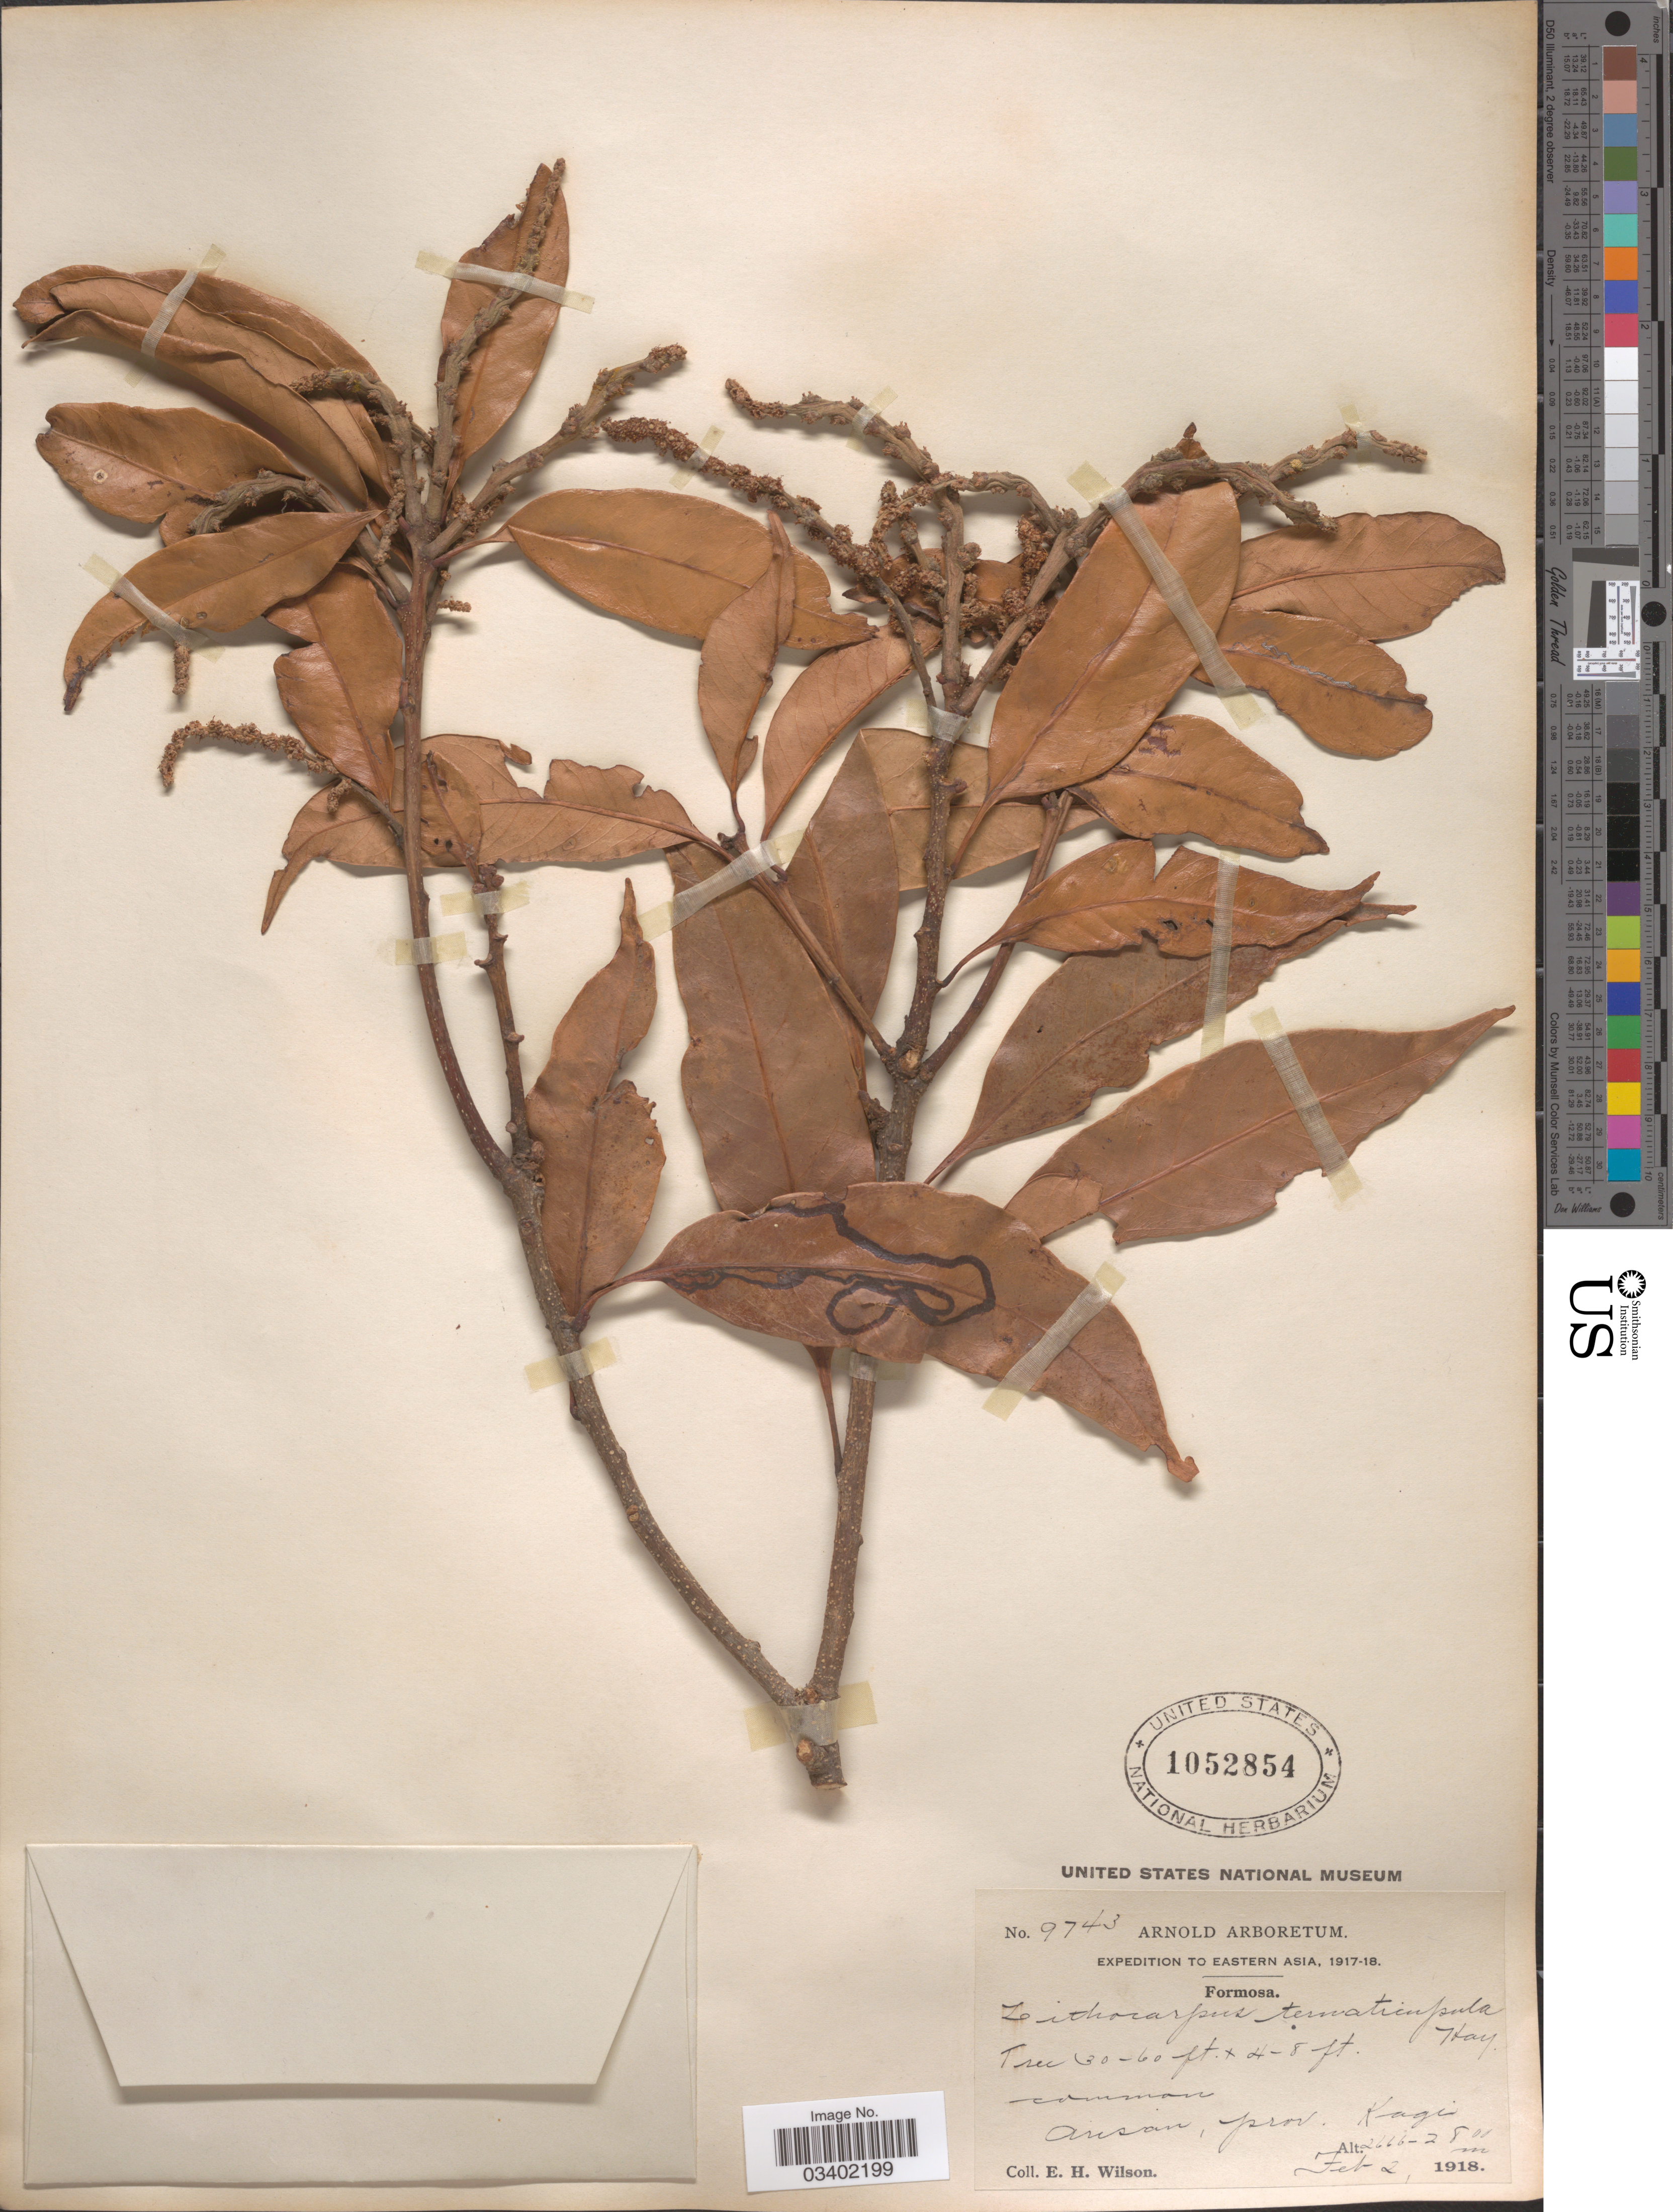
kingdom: Plantae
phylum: Tracheophyta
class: Magnoliopsida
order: Fagales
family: Fagaceae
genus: Lithocarpus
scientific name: Lithocarpus ternaticupulus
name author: (Hayata) Hayata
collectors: E. Wilson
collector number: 9743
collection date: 1918-02-02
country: Taiwan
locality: Formosa. Arisan, prov. Kagi.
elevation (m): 2666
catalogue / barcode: US 1052854